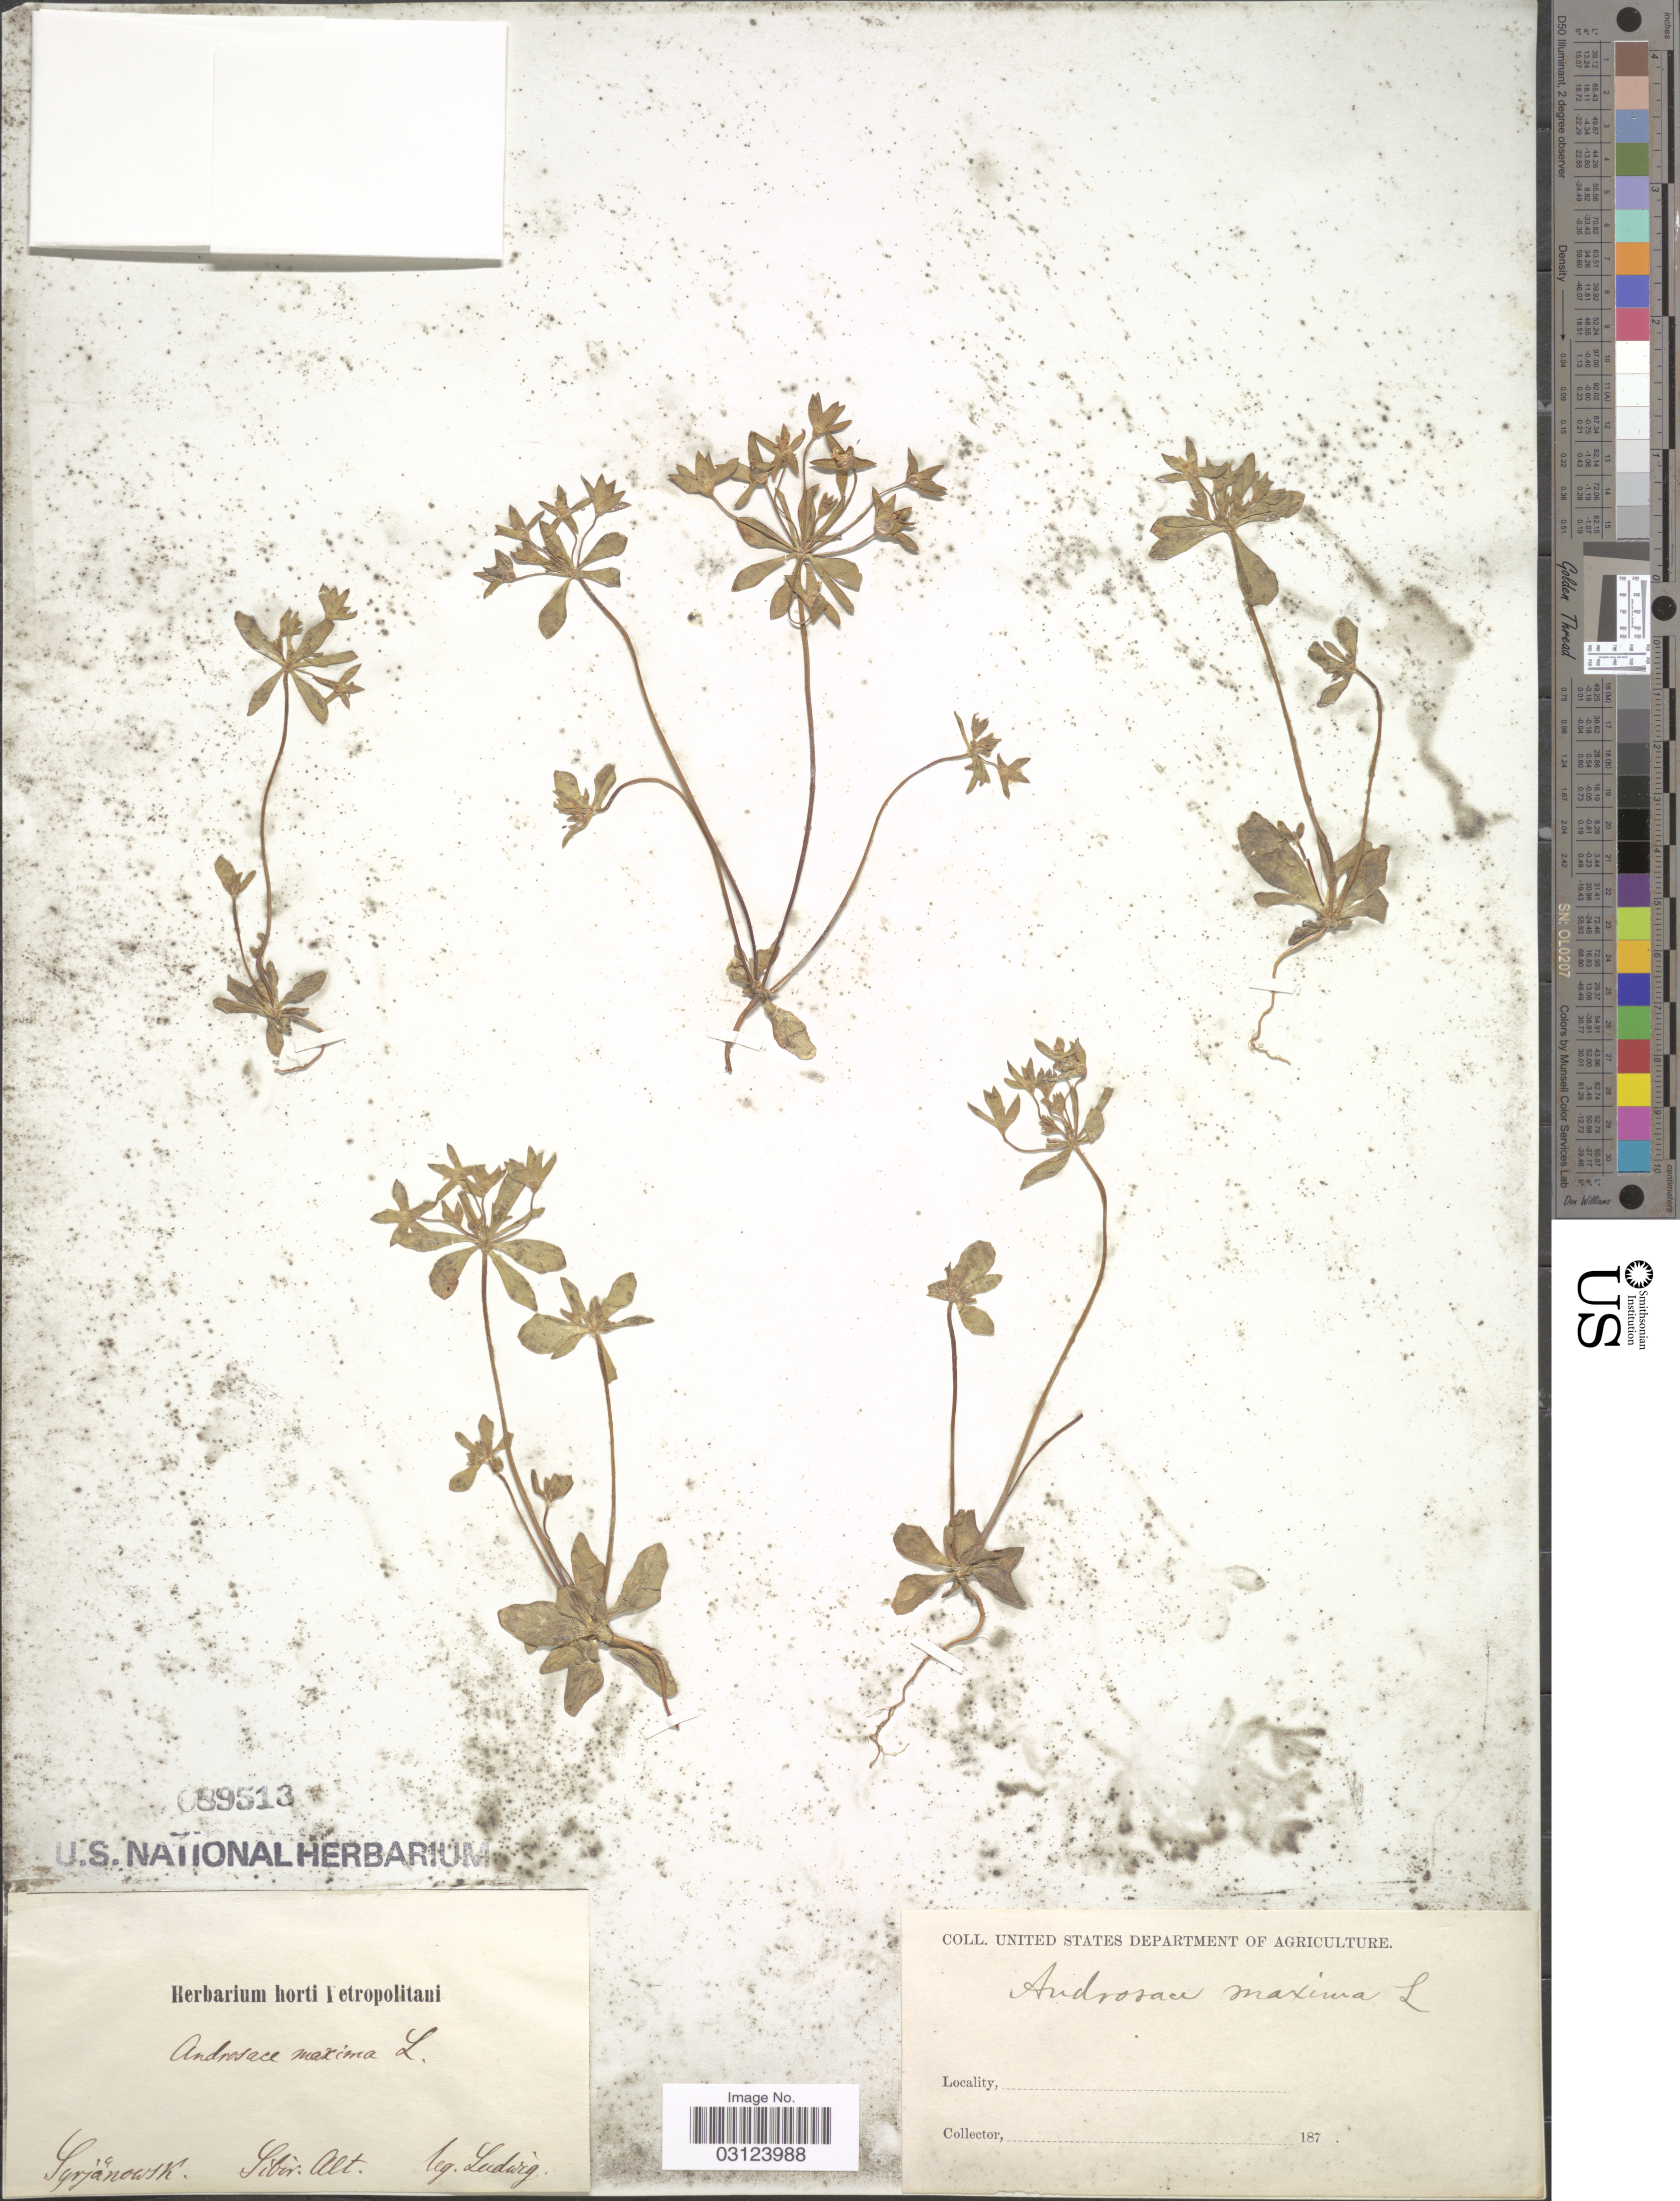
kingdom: Plantae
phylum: Tracheophyta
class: Magnoliopsida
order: Ericales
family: Primulaceae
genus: Androsace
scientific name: Androsace maxima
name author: L.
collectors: Ludwig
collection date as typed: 187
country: Russian Federation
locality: Syrjanowth, Sibir. Alt.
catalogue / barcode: US 89513